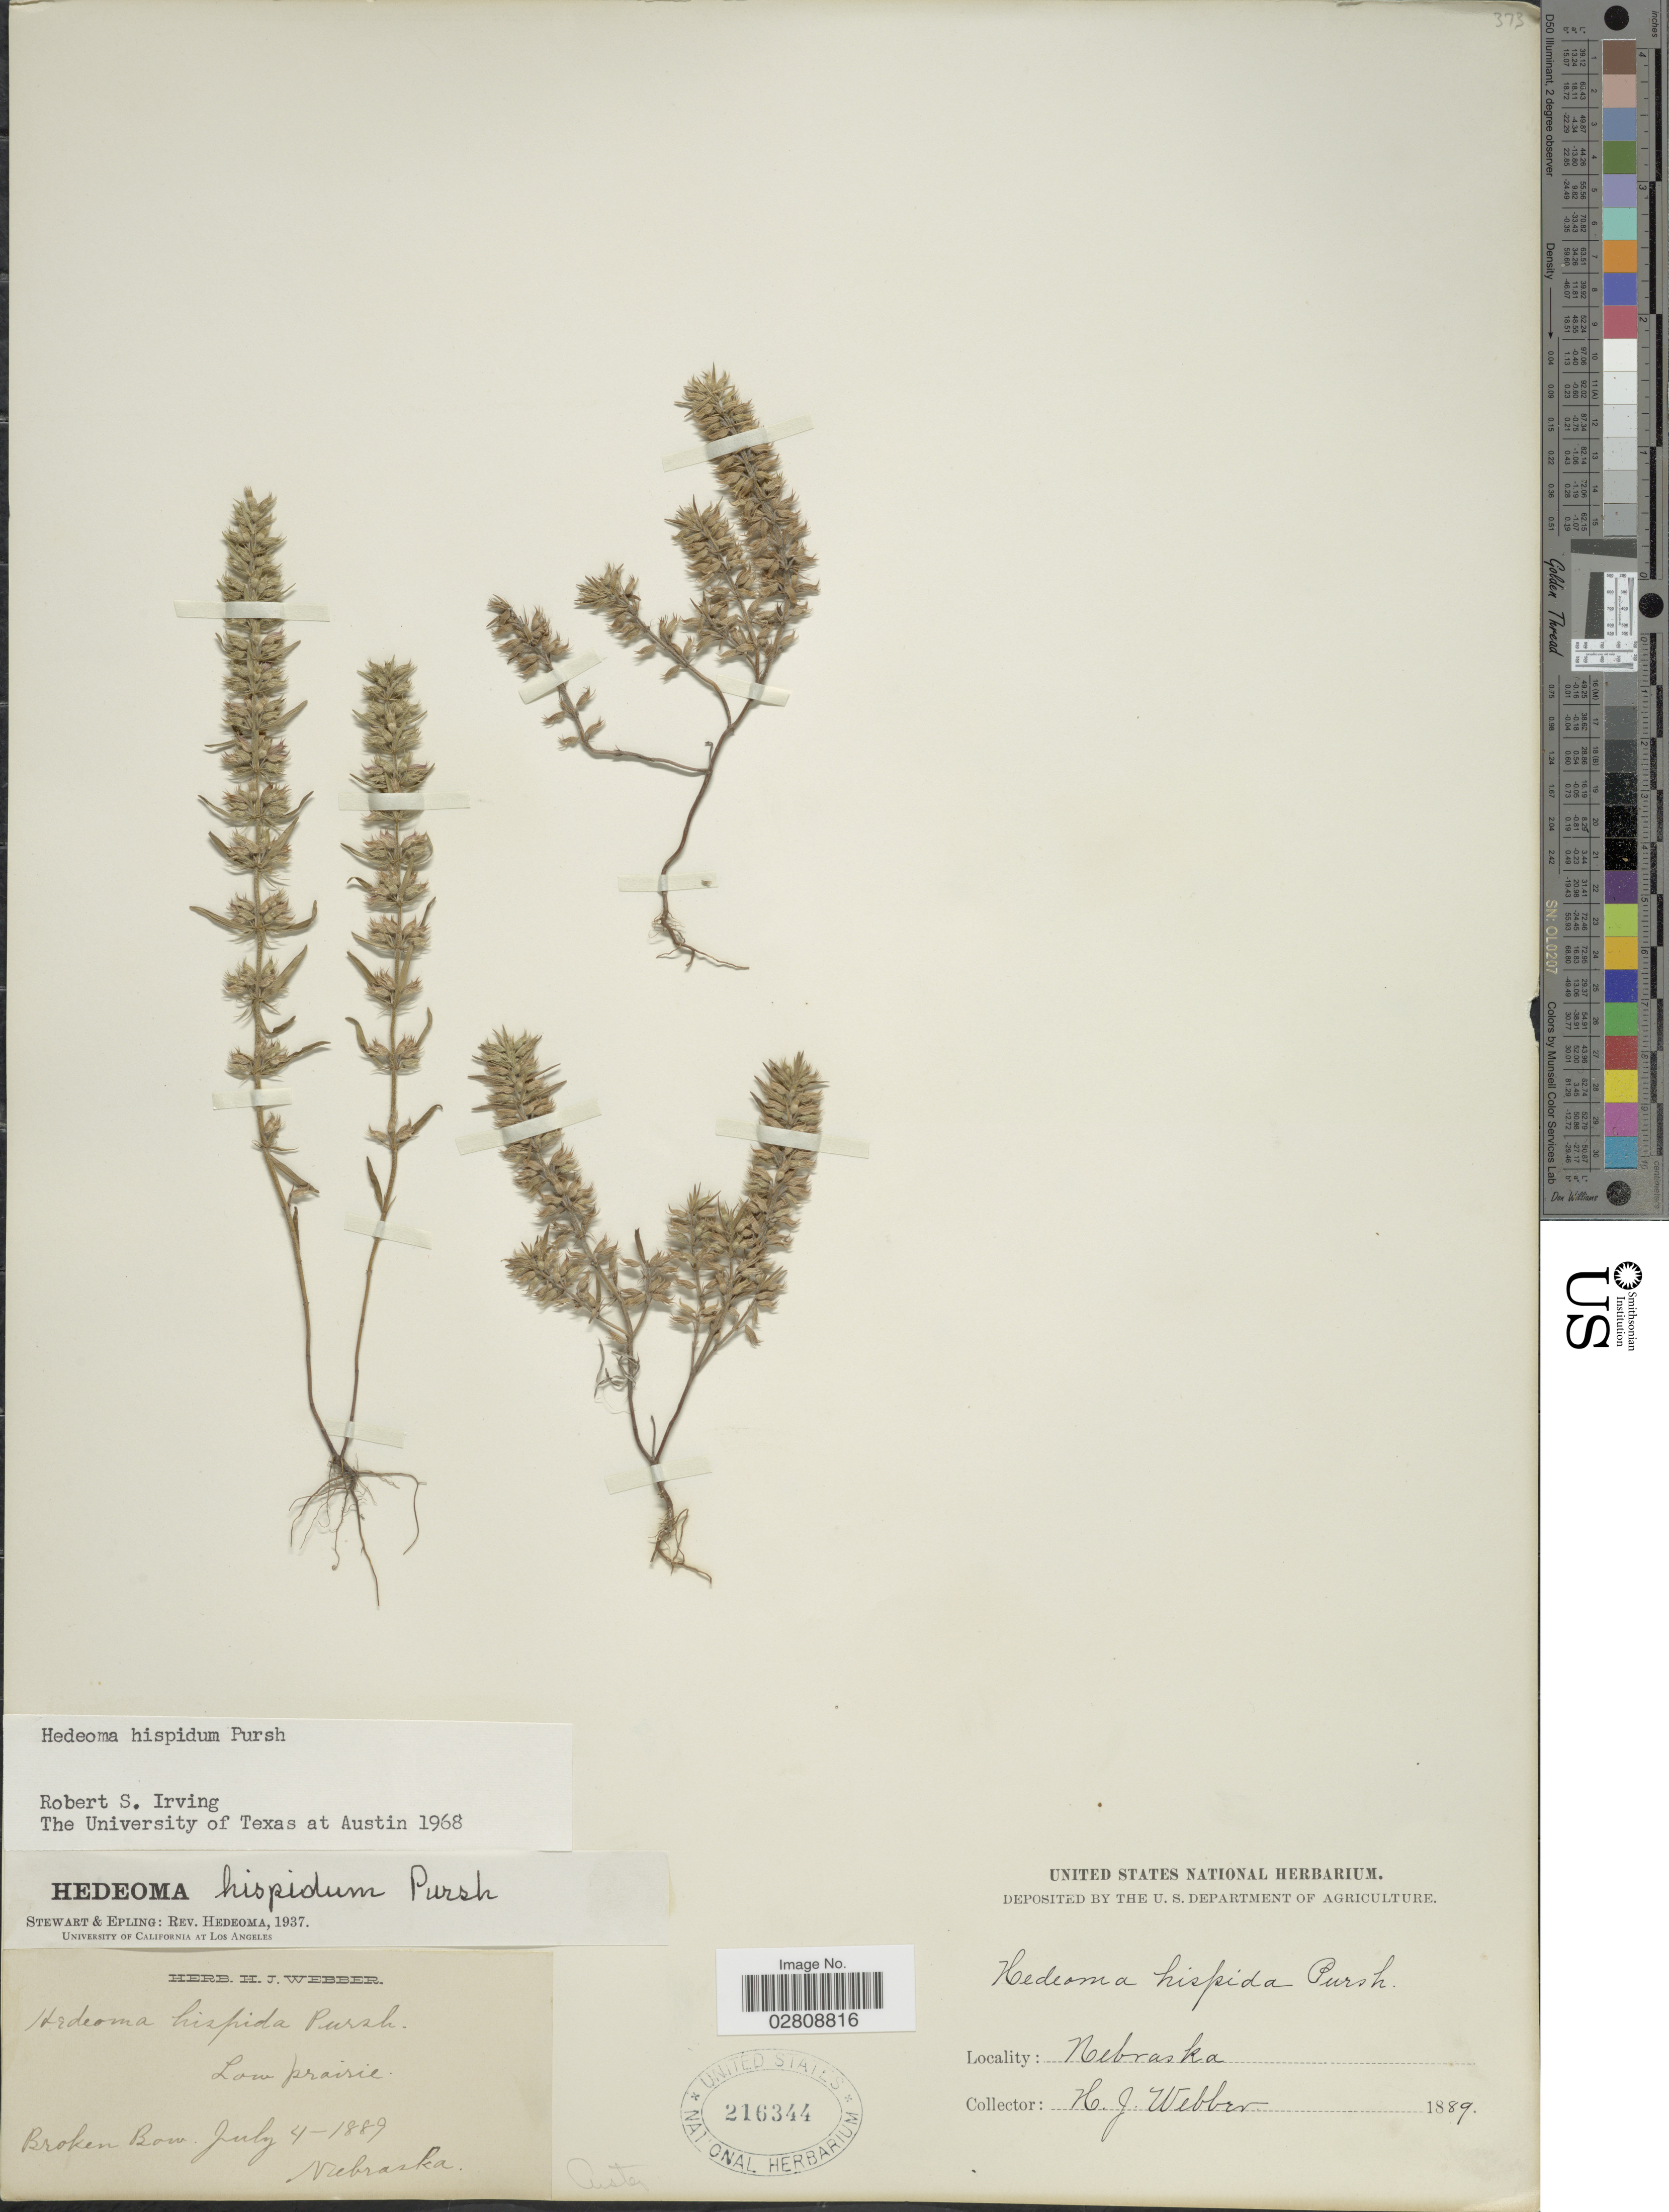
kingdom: Plantae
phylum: Tracheophyta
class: Magnoliopsida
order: Lamiales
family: Lamiaceae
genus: Hedeoma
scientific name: Hedeoma hispida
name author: Pursh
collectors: H. Webber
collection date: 1889-07-04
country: United States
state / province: Nebraska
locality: Low prairie, Broken Bow. Custer.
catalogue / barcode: US 216344